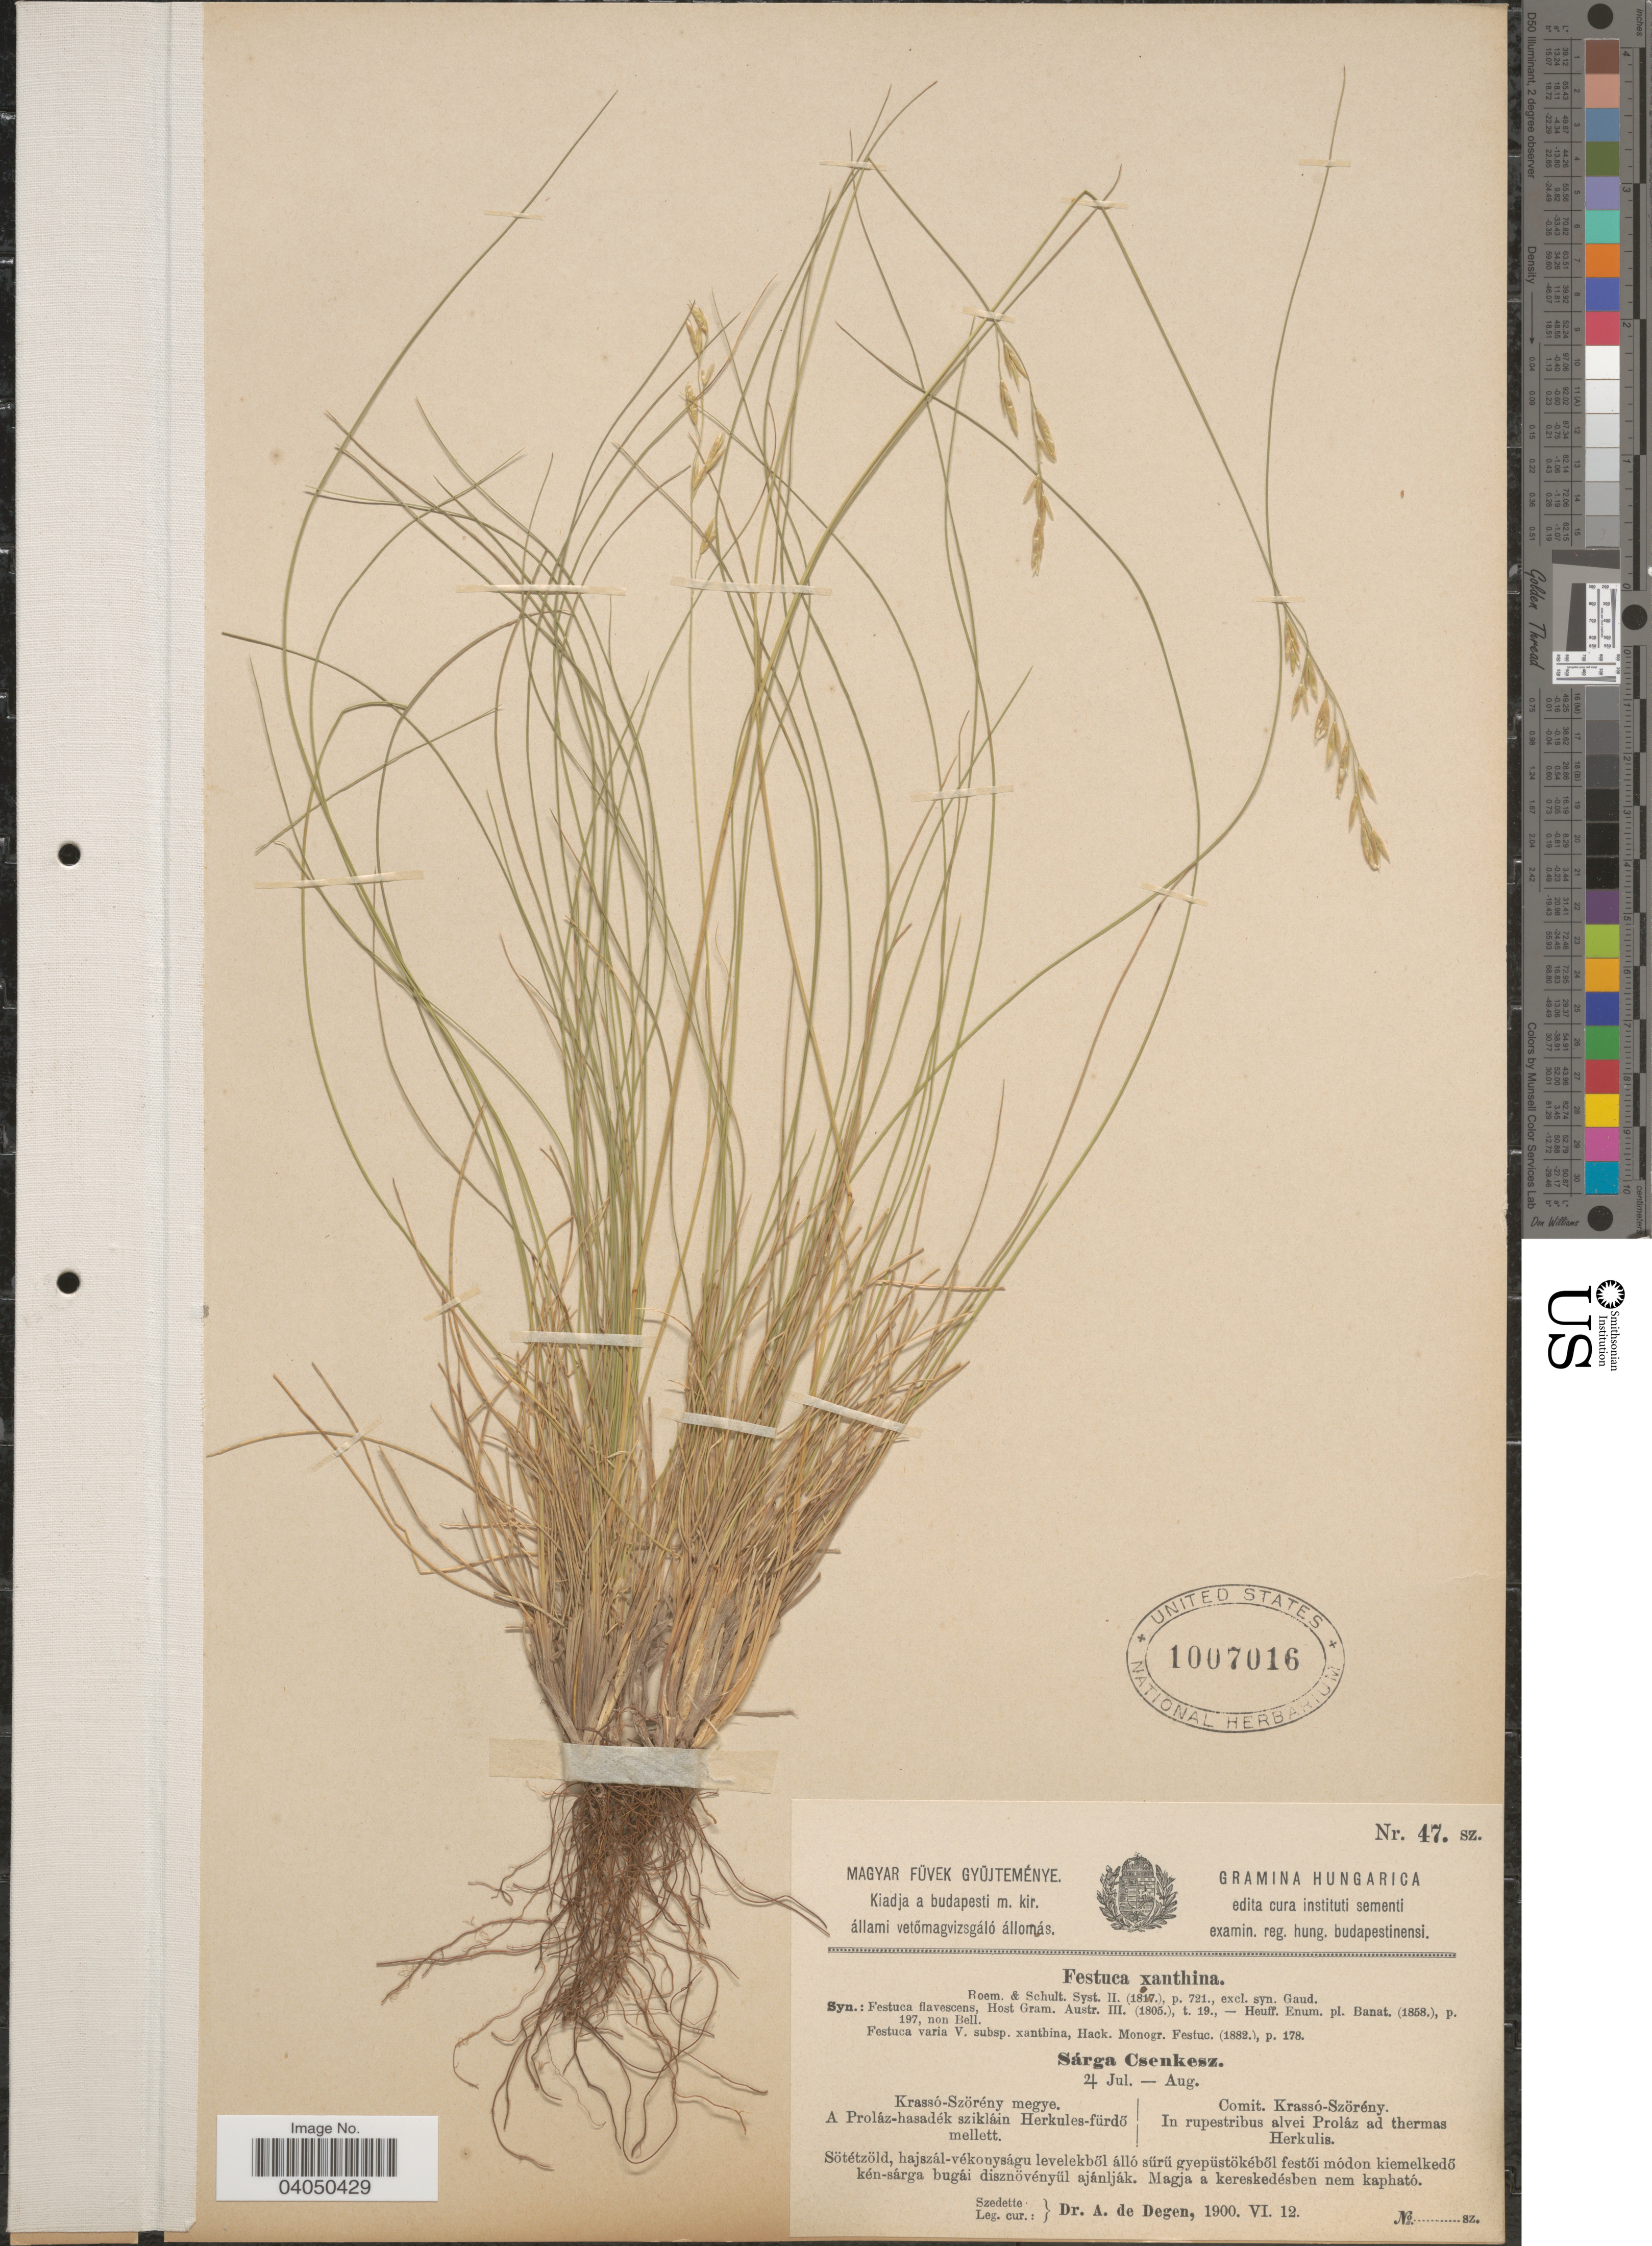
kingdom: Plantae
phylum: Tracheophyta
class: Liliopsida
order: Poales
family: Poaceae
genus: Festuca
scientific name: Festuca xanthina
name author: Roem. & Schult.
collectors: A. Degen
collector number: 47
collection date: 1900-06-12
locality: Comit. Krassó-Szörény. In rupestribus alvei Proláz ad thermas Herkulis.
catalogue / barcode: US 1007016